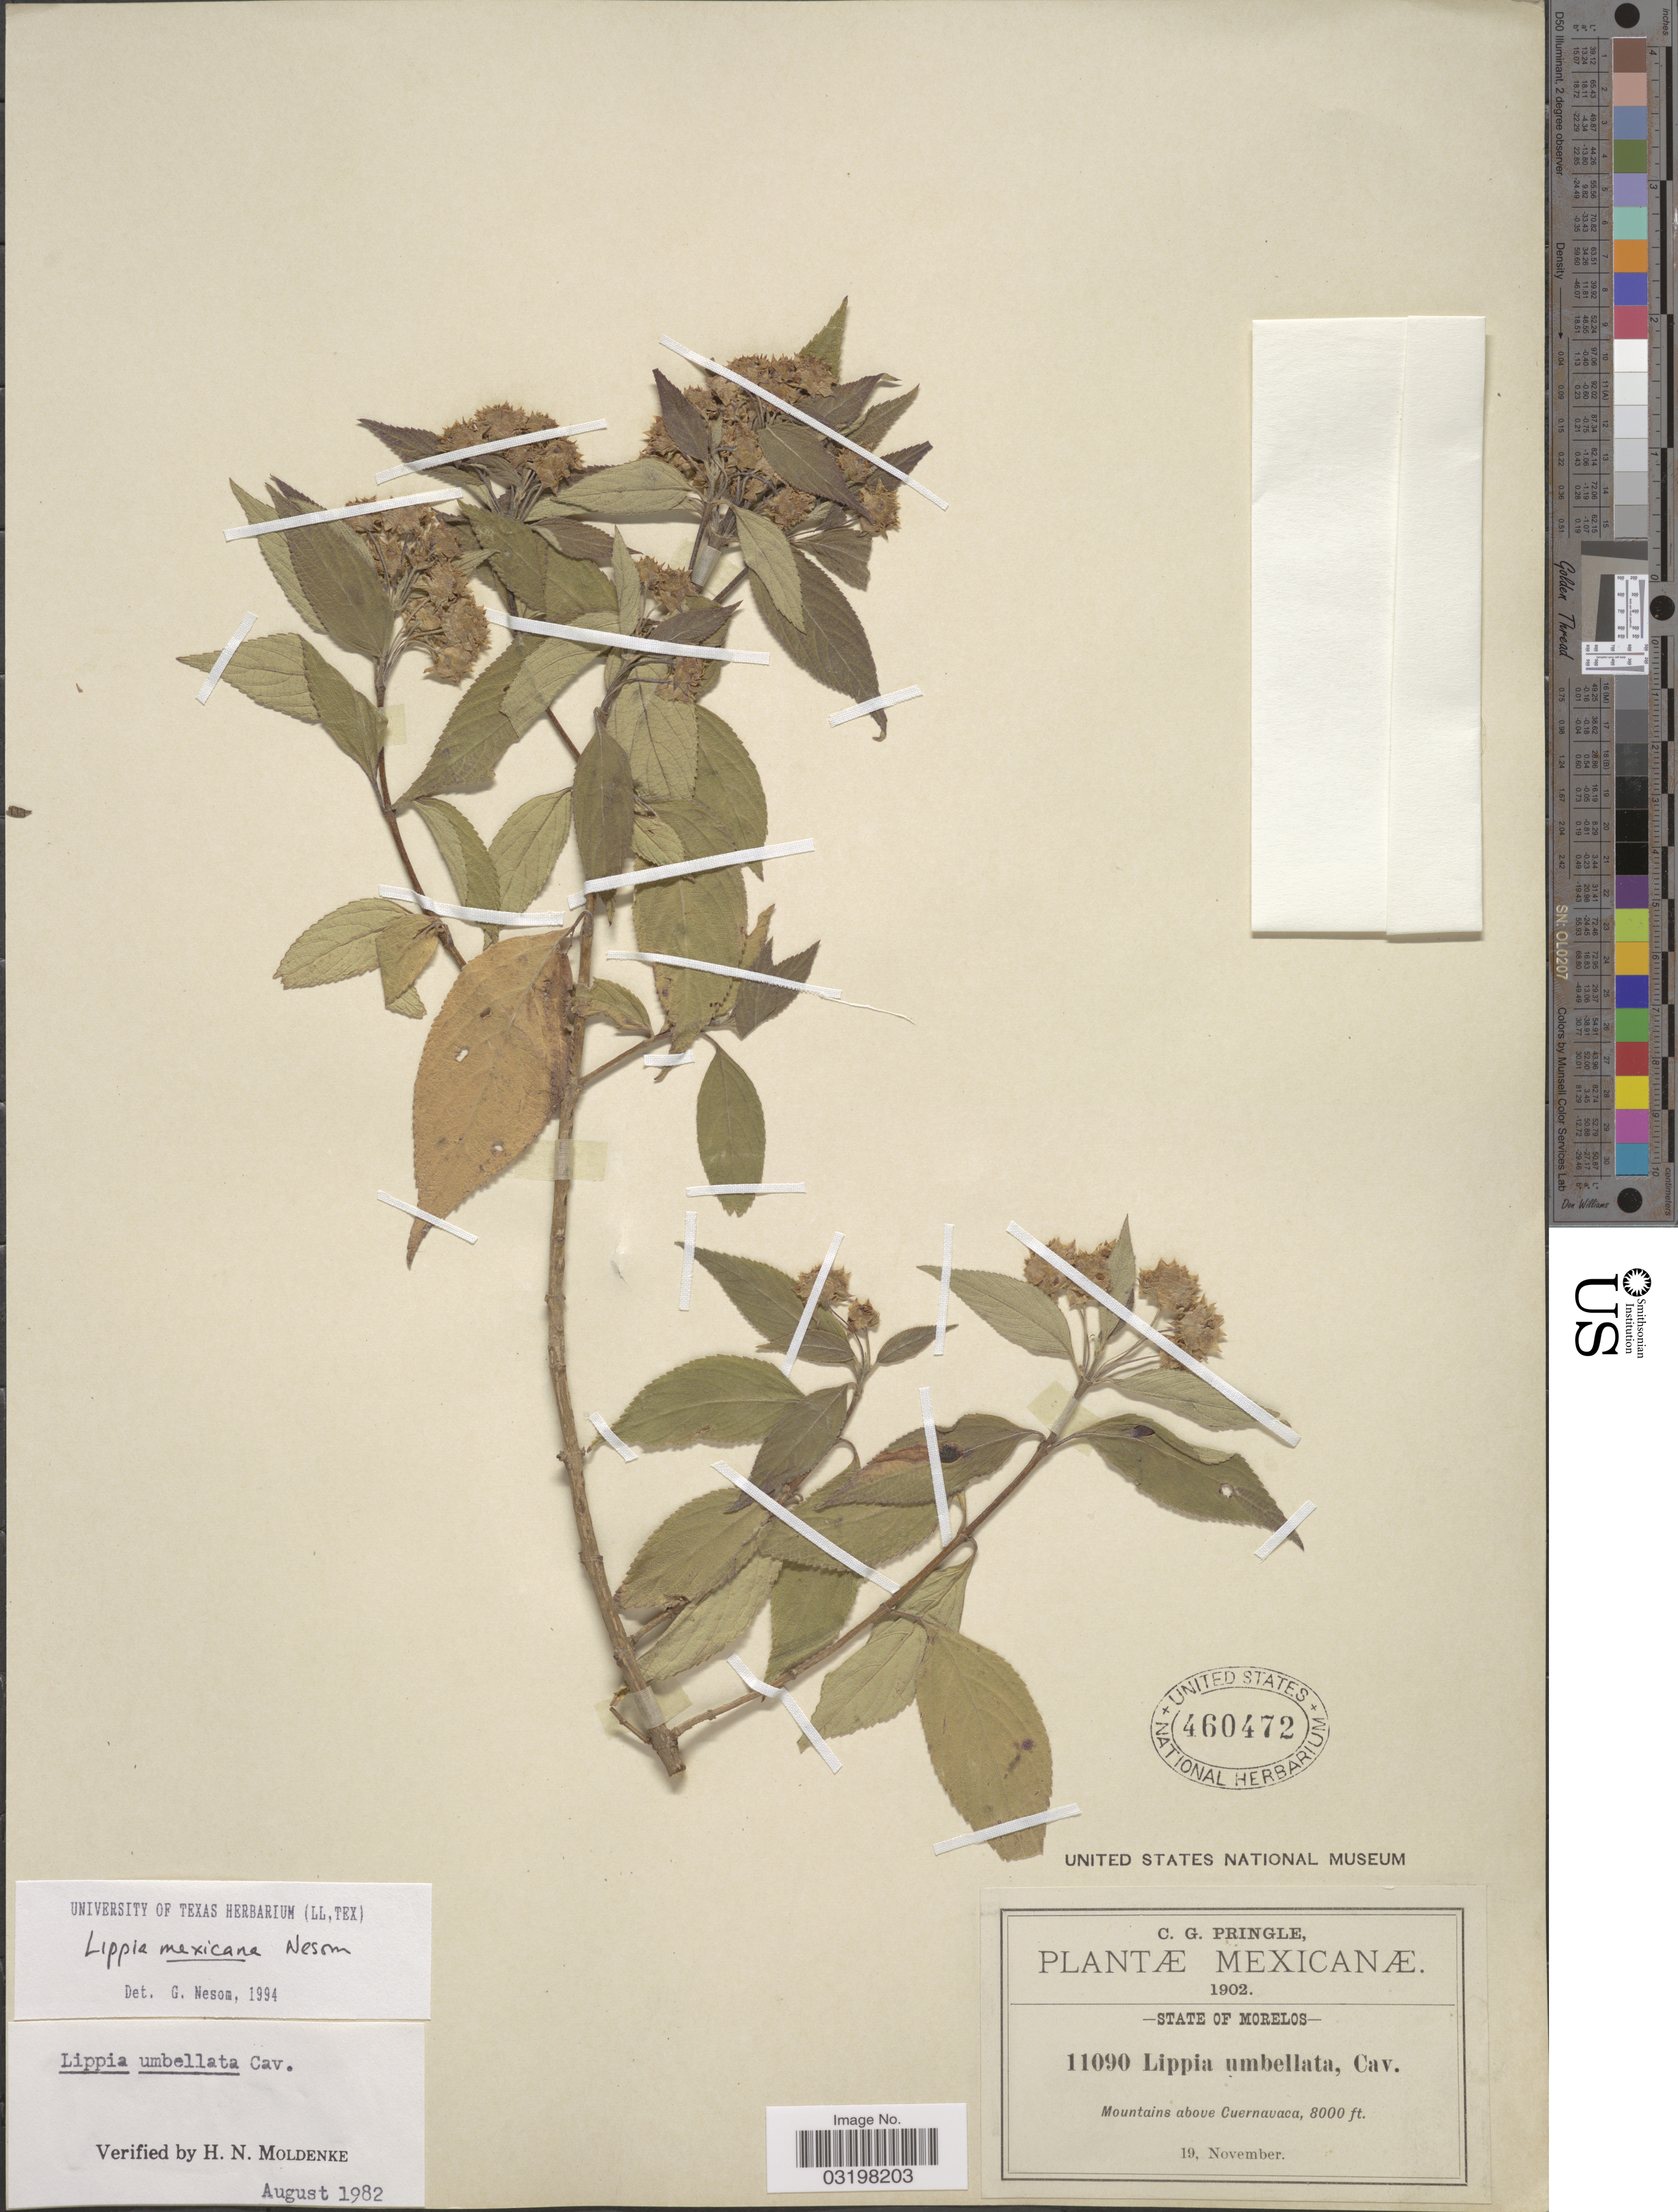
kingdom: Plantae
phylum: Tracheophyta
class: Magnoliopsida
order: Lamiales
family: Verbenaceae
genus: Lippia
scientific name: Lippia mexicana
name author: G.L. Nesom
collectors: C. G. Pringle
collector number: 11090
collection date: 1902-11-19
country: Mexico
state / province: Morelos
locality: Mountains above Cuernavaca.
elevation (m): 2438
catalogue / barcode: US 460472